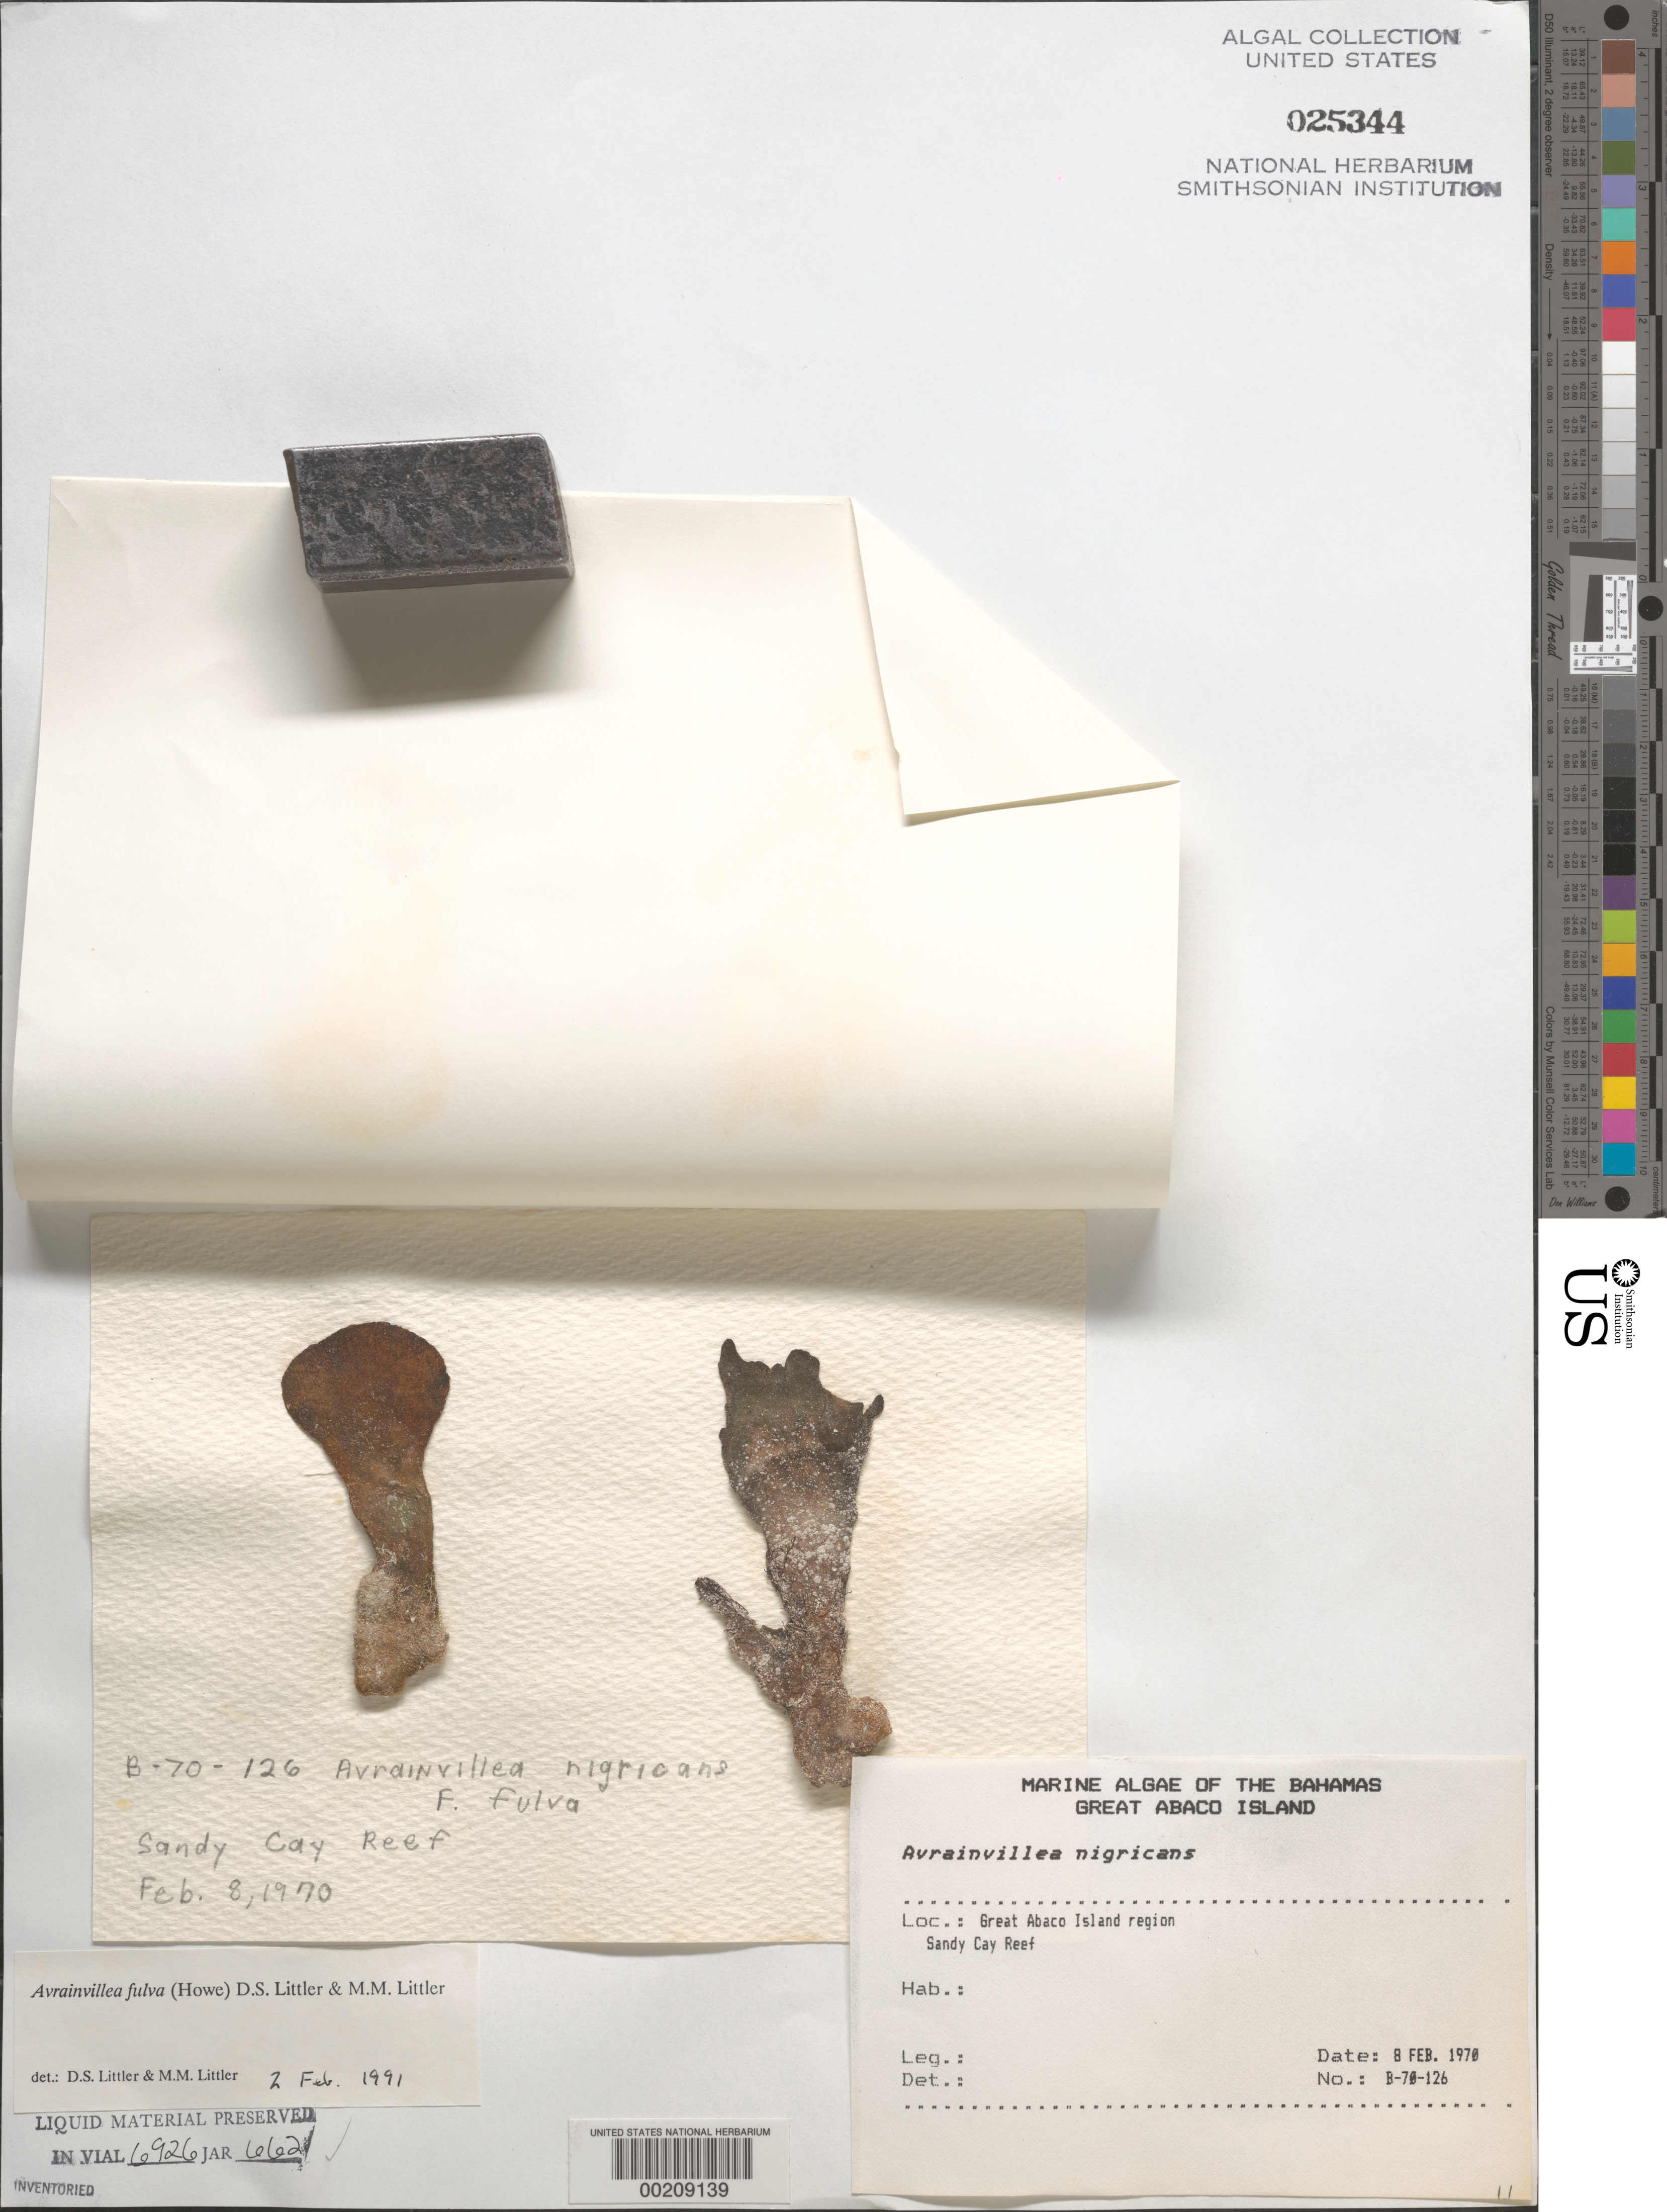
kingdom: Plantae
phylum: Chlorophyta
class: Ulvophyceae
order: Bryopsidales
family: Dichotomosiphonaceae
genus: Avrainvillea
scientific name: Avrainvillea fulva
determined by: Littler, D. S.; Littler, M. M.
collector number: B-70-126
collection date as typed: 08 Feb 1970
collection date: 1970-02-08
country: Bahamas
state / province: Abaco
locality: Sandy cay reef, great abaco island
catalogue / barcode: US 25344